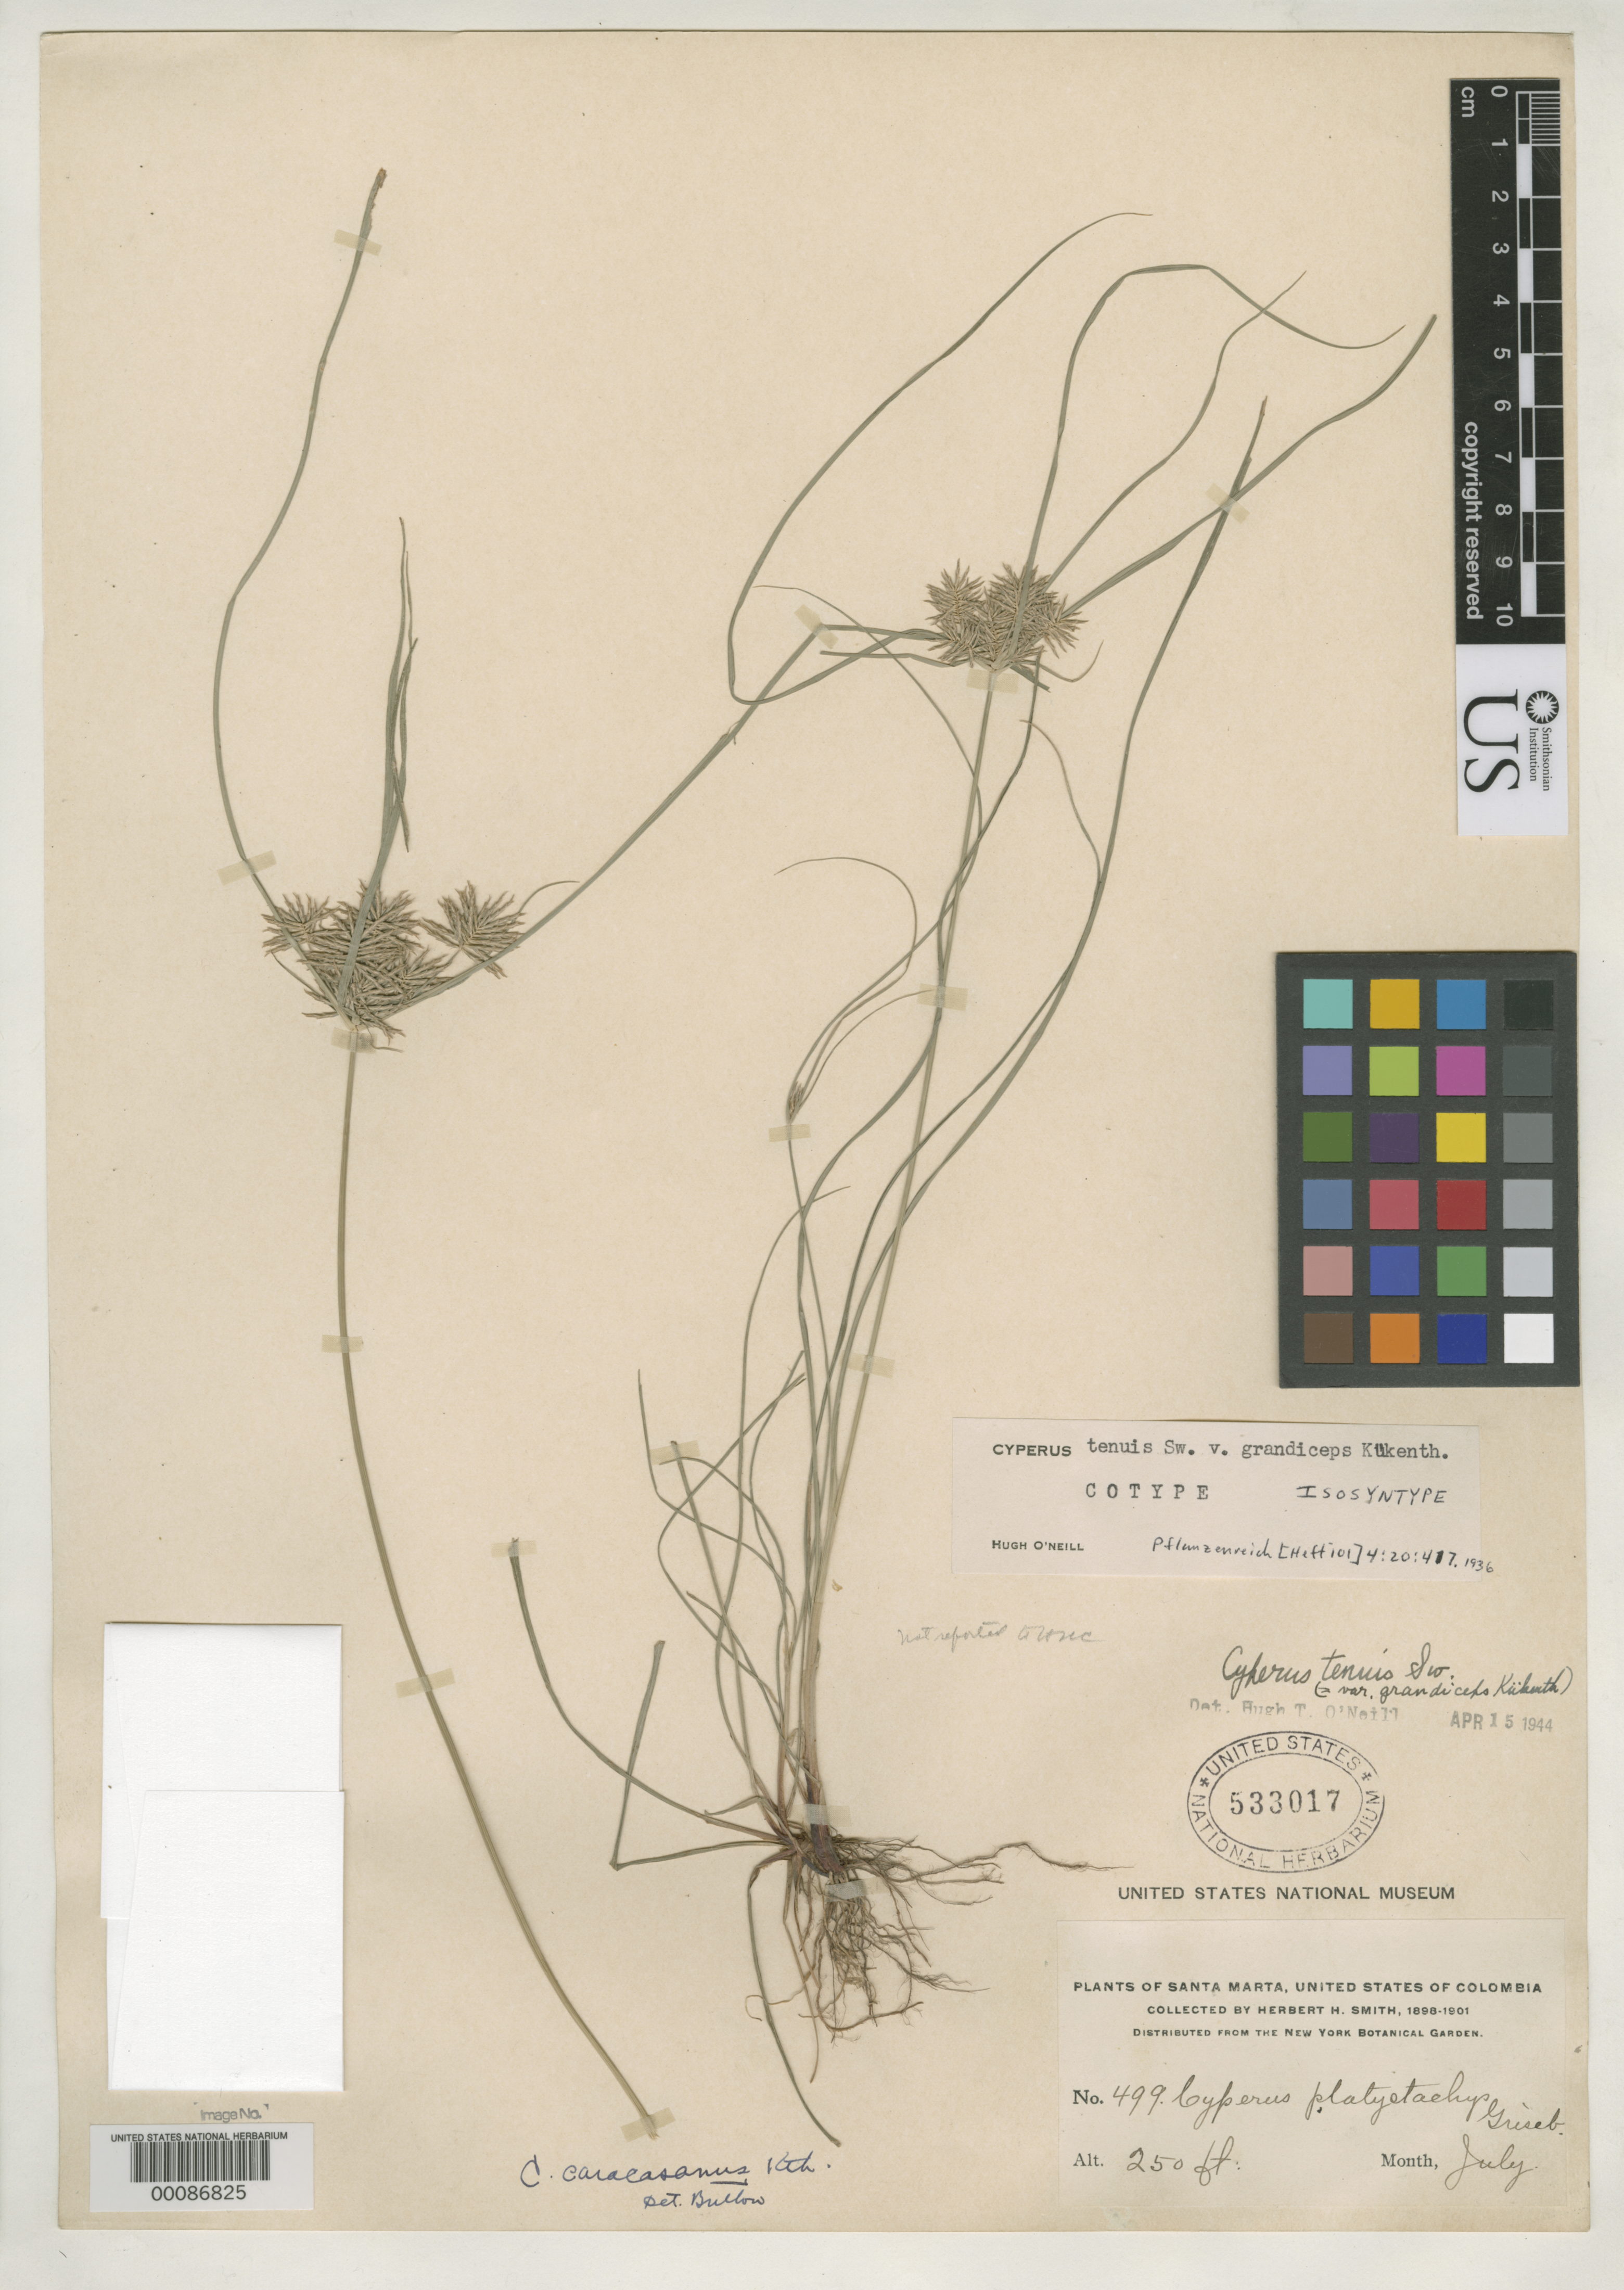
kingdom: Plantae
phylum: Tracheophyta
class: Liliopsida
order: Poales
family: Cyperaceae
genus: Cyperus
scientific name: Cyperus tenuis var. grandiceps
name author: Kük. in Engl.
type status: Isosyntype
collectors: Herbert H. Smith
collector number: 499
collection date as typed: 1898 to -- --- 1901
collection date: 1898/1901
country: Colombia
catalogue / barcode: US 533017